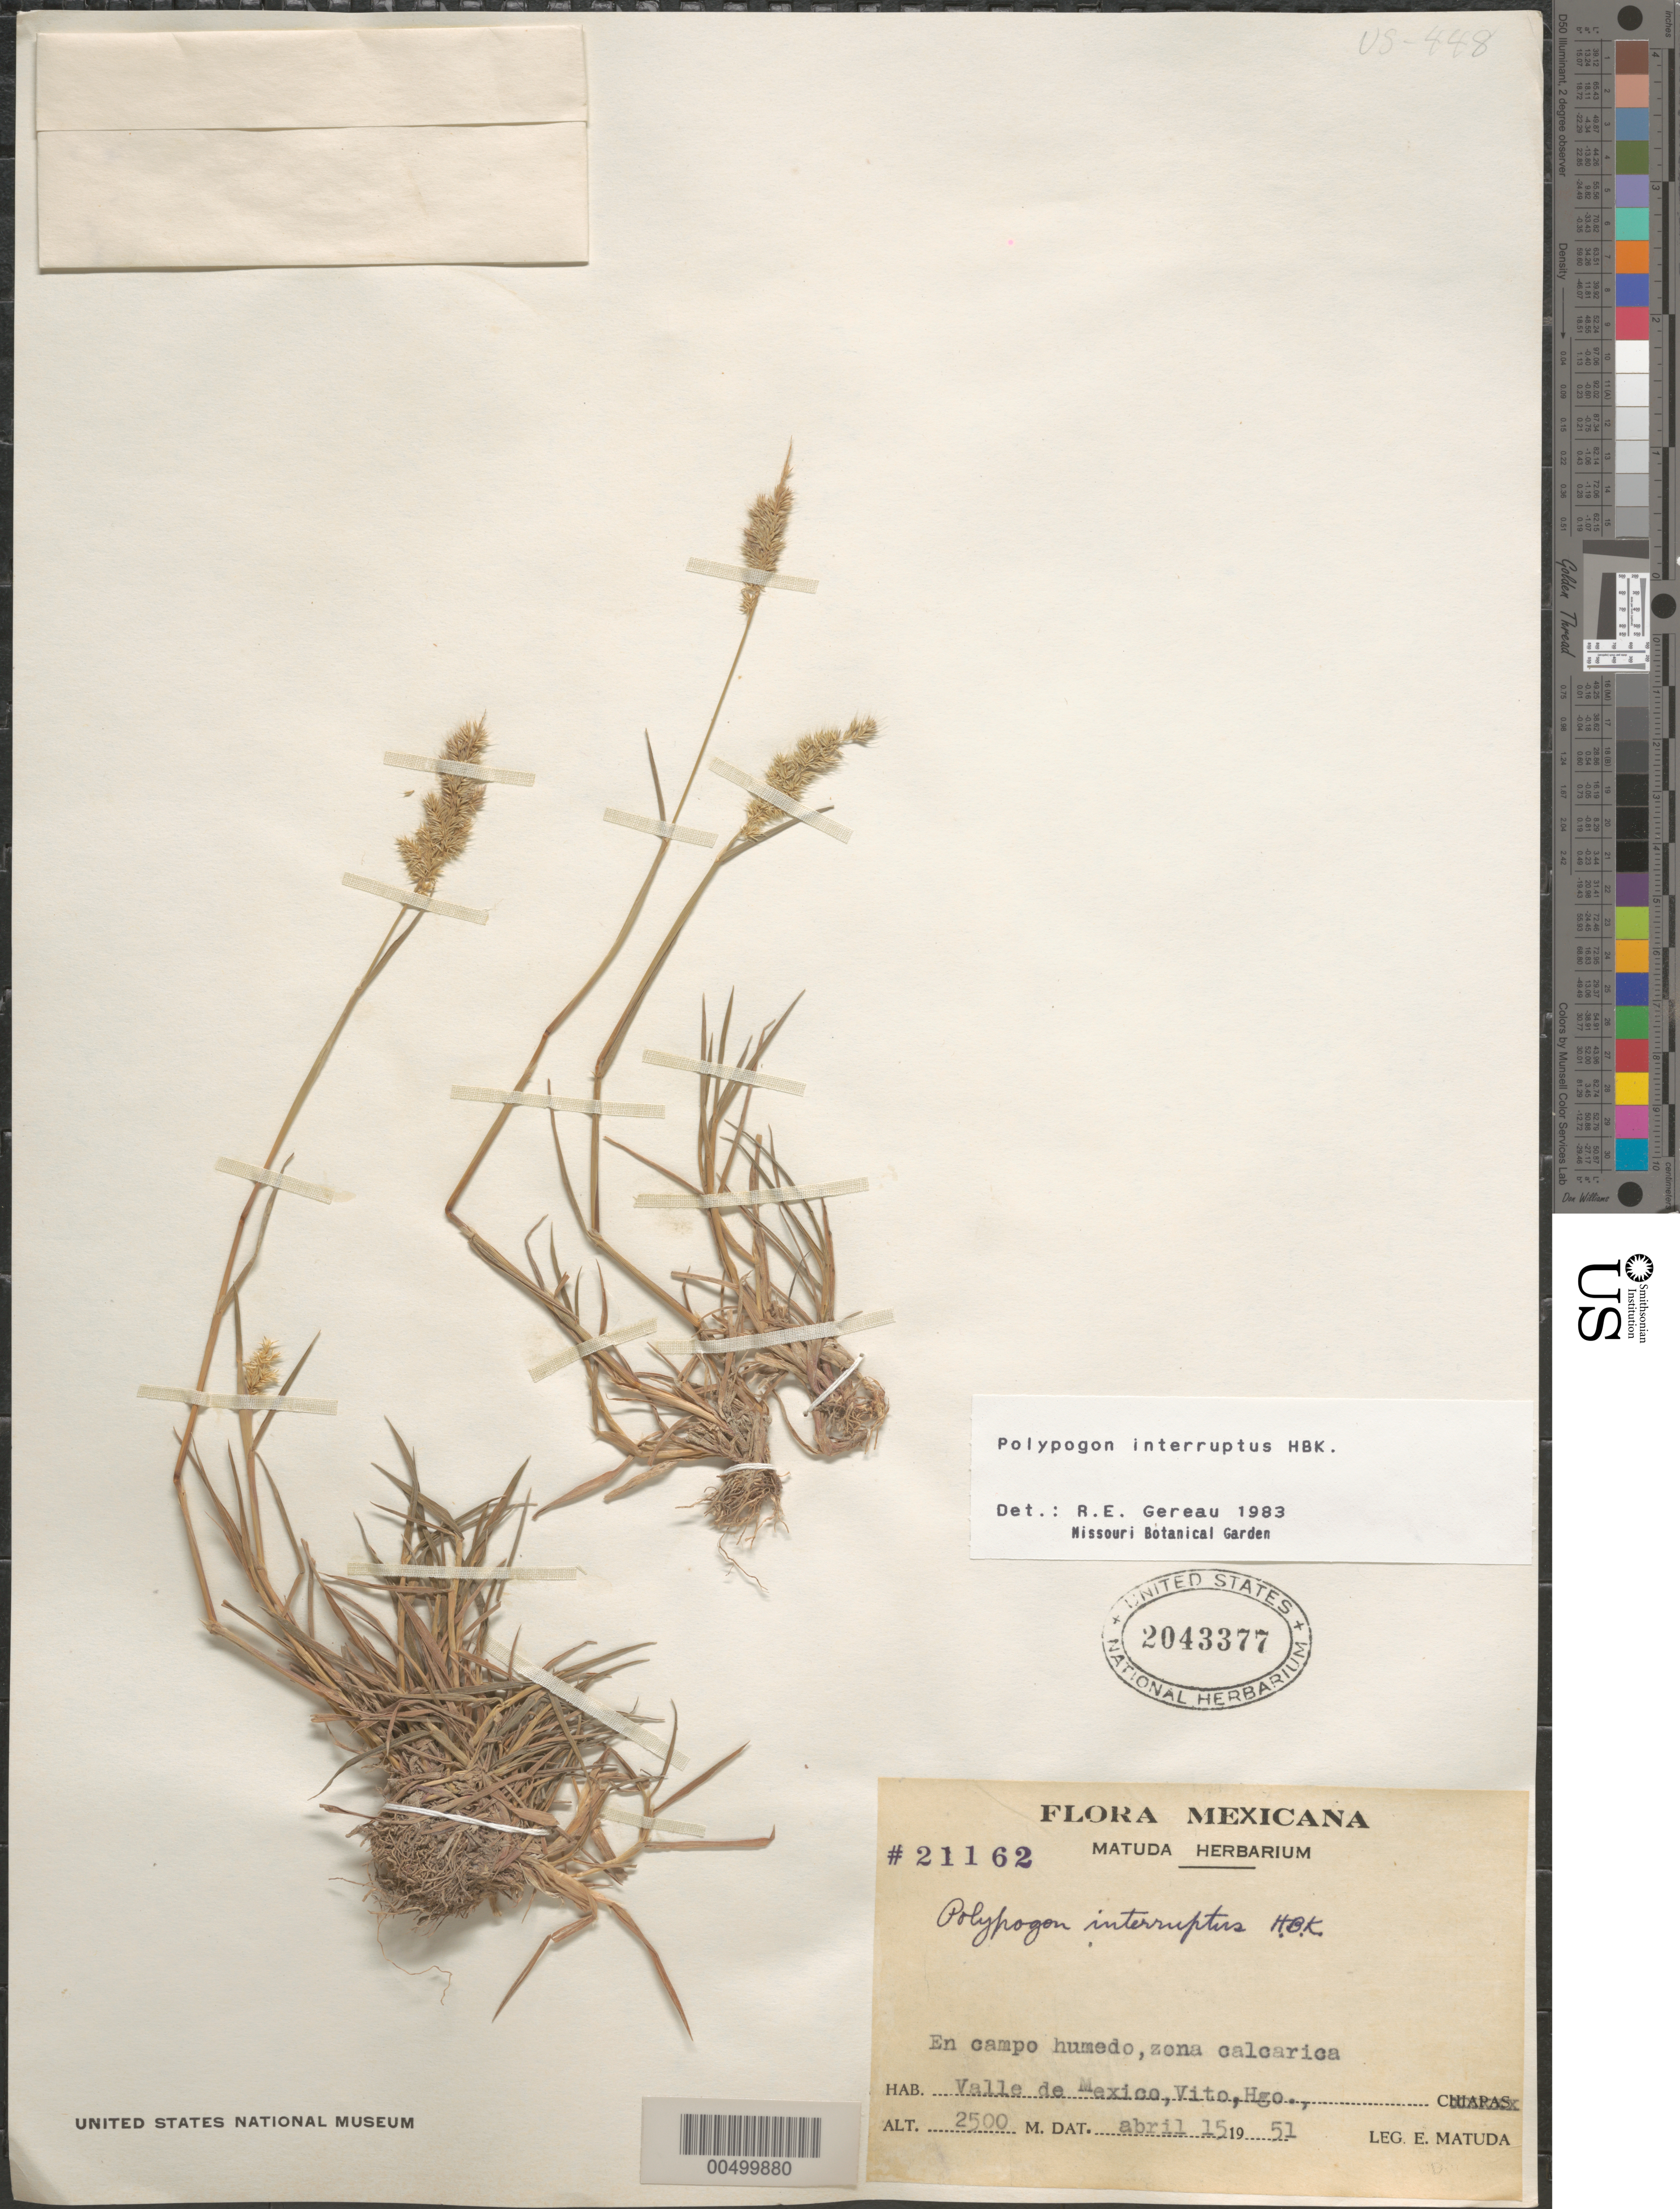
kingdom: Plantae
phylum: Tracheophyta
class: Liliopsida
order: Poales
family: Poaceae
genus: Polypogon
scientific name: Polypogon interruptus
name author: Kunth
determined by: Gereau, R. E.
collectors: E. Matuda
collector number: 21162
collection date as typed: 15 Apr 1951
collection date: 1951-04-15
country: Mexico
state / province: Hidalgo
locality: Vito, Valle de Mexico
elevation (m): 2500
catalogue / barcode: US 2043377